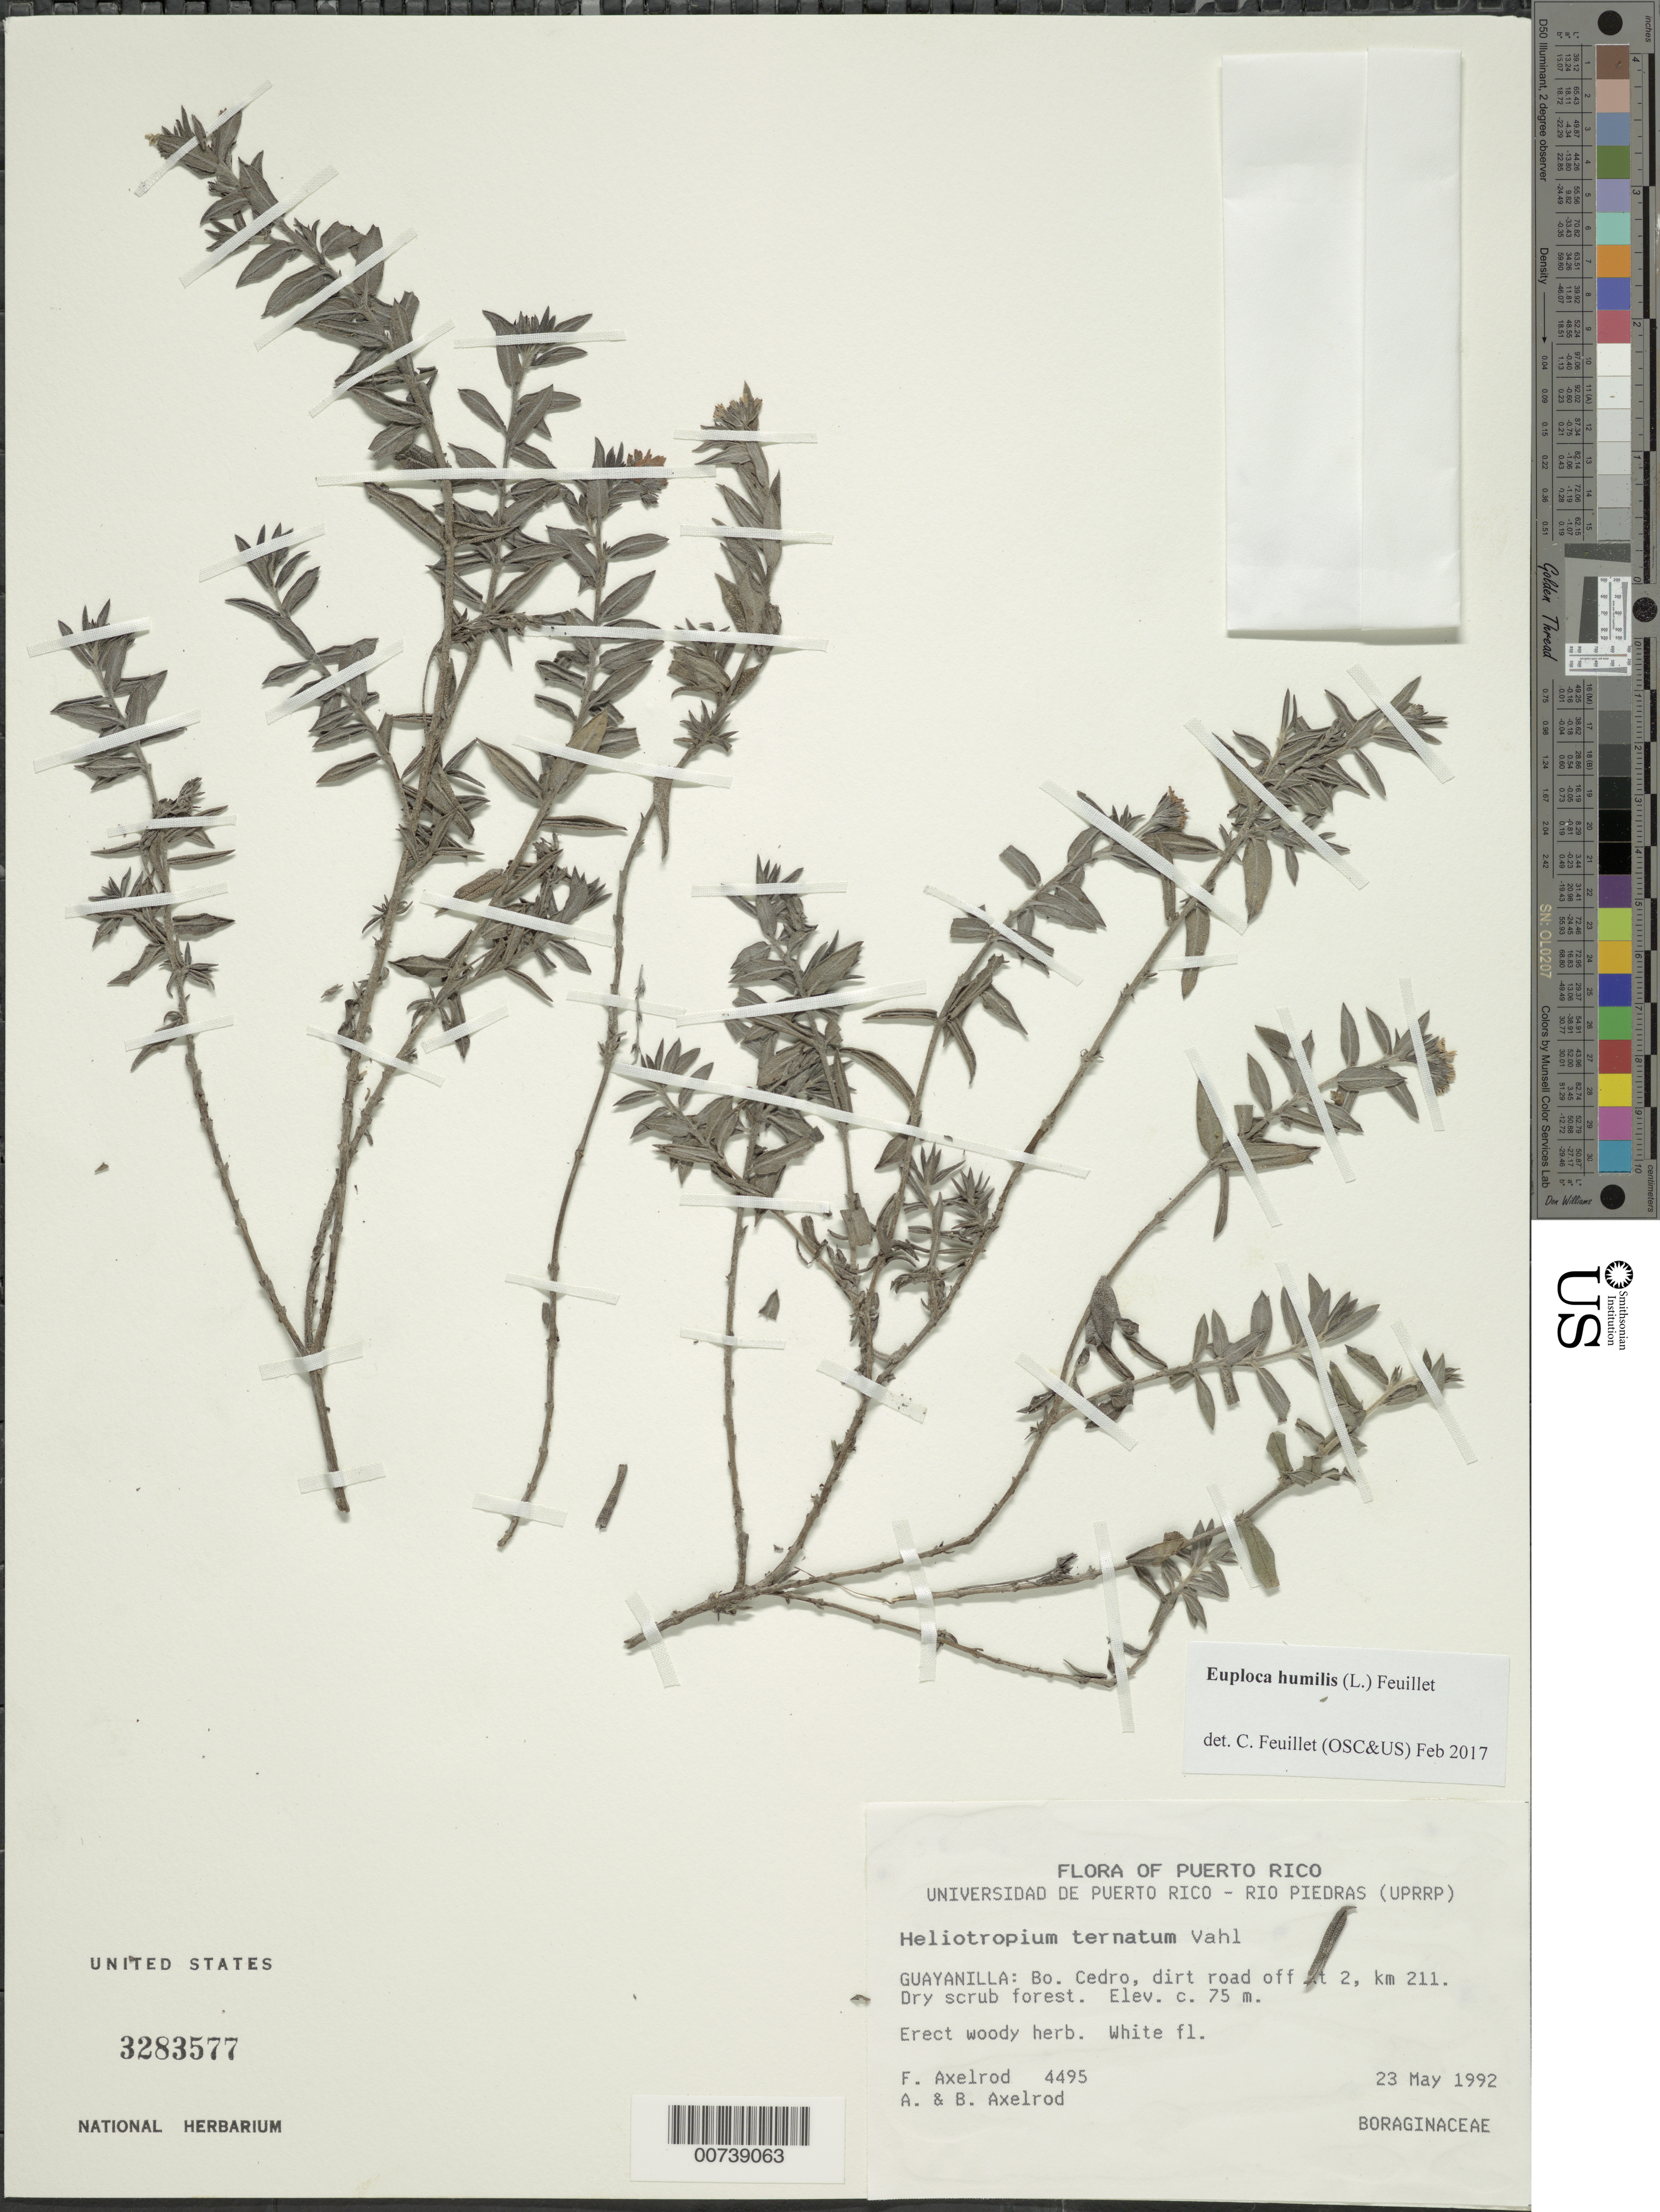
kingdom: Plantae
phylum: Tracheophyta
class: Magnoliopsida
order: Boraginales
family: Heliotropiaceae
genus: Euploca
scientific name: Euploca humilis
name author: (L.) Feuillet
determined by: Feuillet, C.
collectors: F. S. Axelrod, A. Axelrod & B. Axelrod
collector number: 4495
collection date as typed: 23 May 1992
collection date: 1992-05-23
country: Puerto Rico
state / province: Guayanilla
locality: Guayanilla: Bo. Cedro, dirt road off Rt 2, km 211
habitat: Dry scrub forest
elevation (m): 75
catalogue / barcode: US 3283577